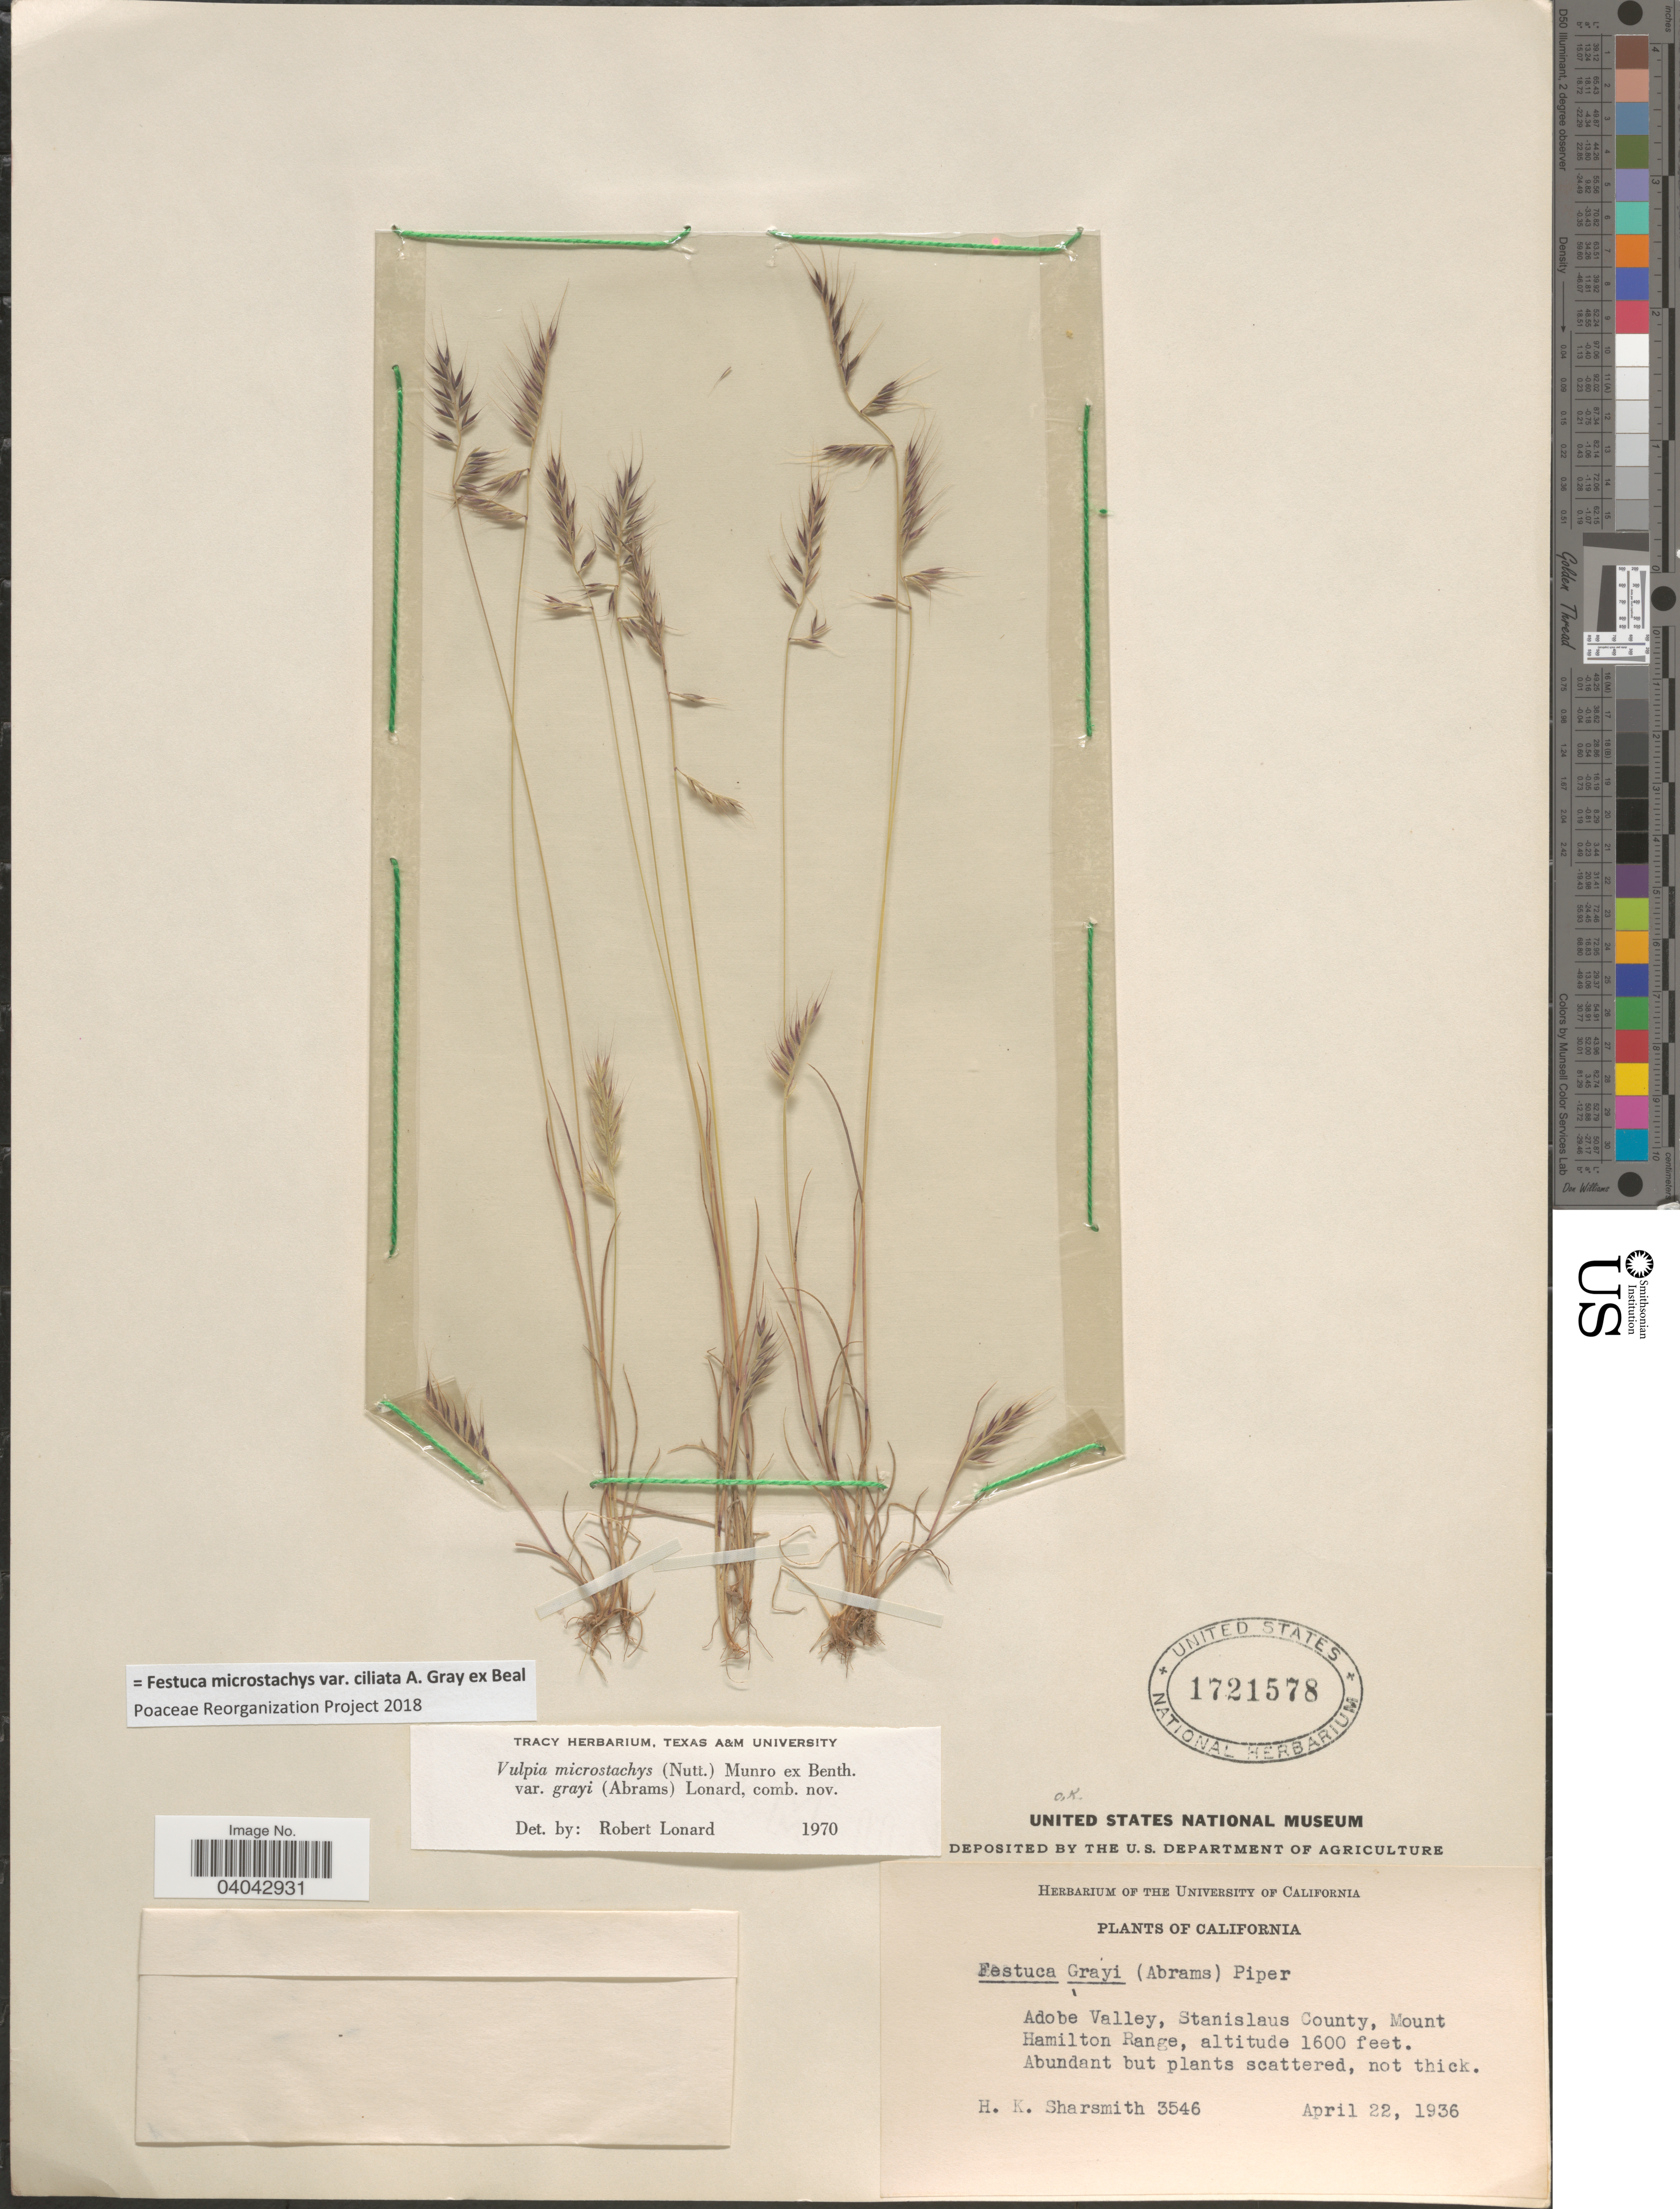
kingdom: Plantae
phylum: Tracheophyta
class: Liliopsida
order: Poales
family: Poaceae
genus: Festuca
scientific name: Festuca microstachys var. ciliata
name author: A. Gray ex W.J. Beal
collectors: H. Sharsmith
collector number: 3546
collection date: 1936-04-22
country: United States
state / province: California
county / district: Stanislaus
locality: Adobe Valley, Stanislaus County, Mount Hamilton Range.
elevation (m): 488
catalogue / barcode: US 1721578